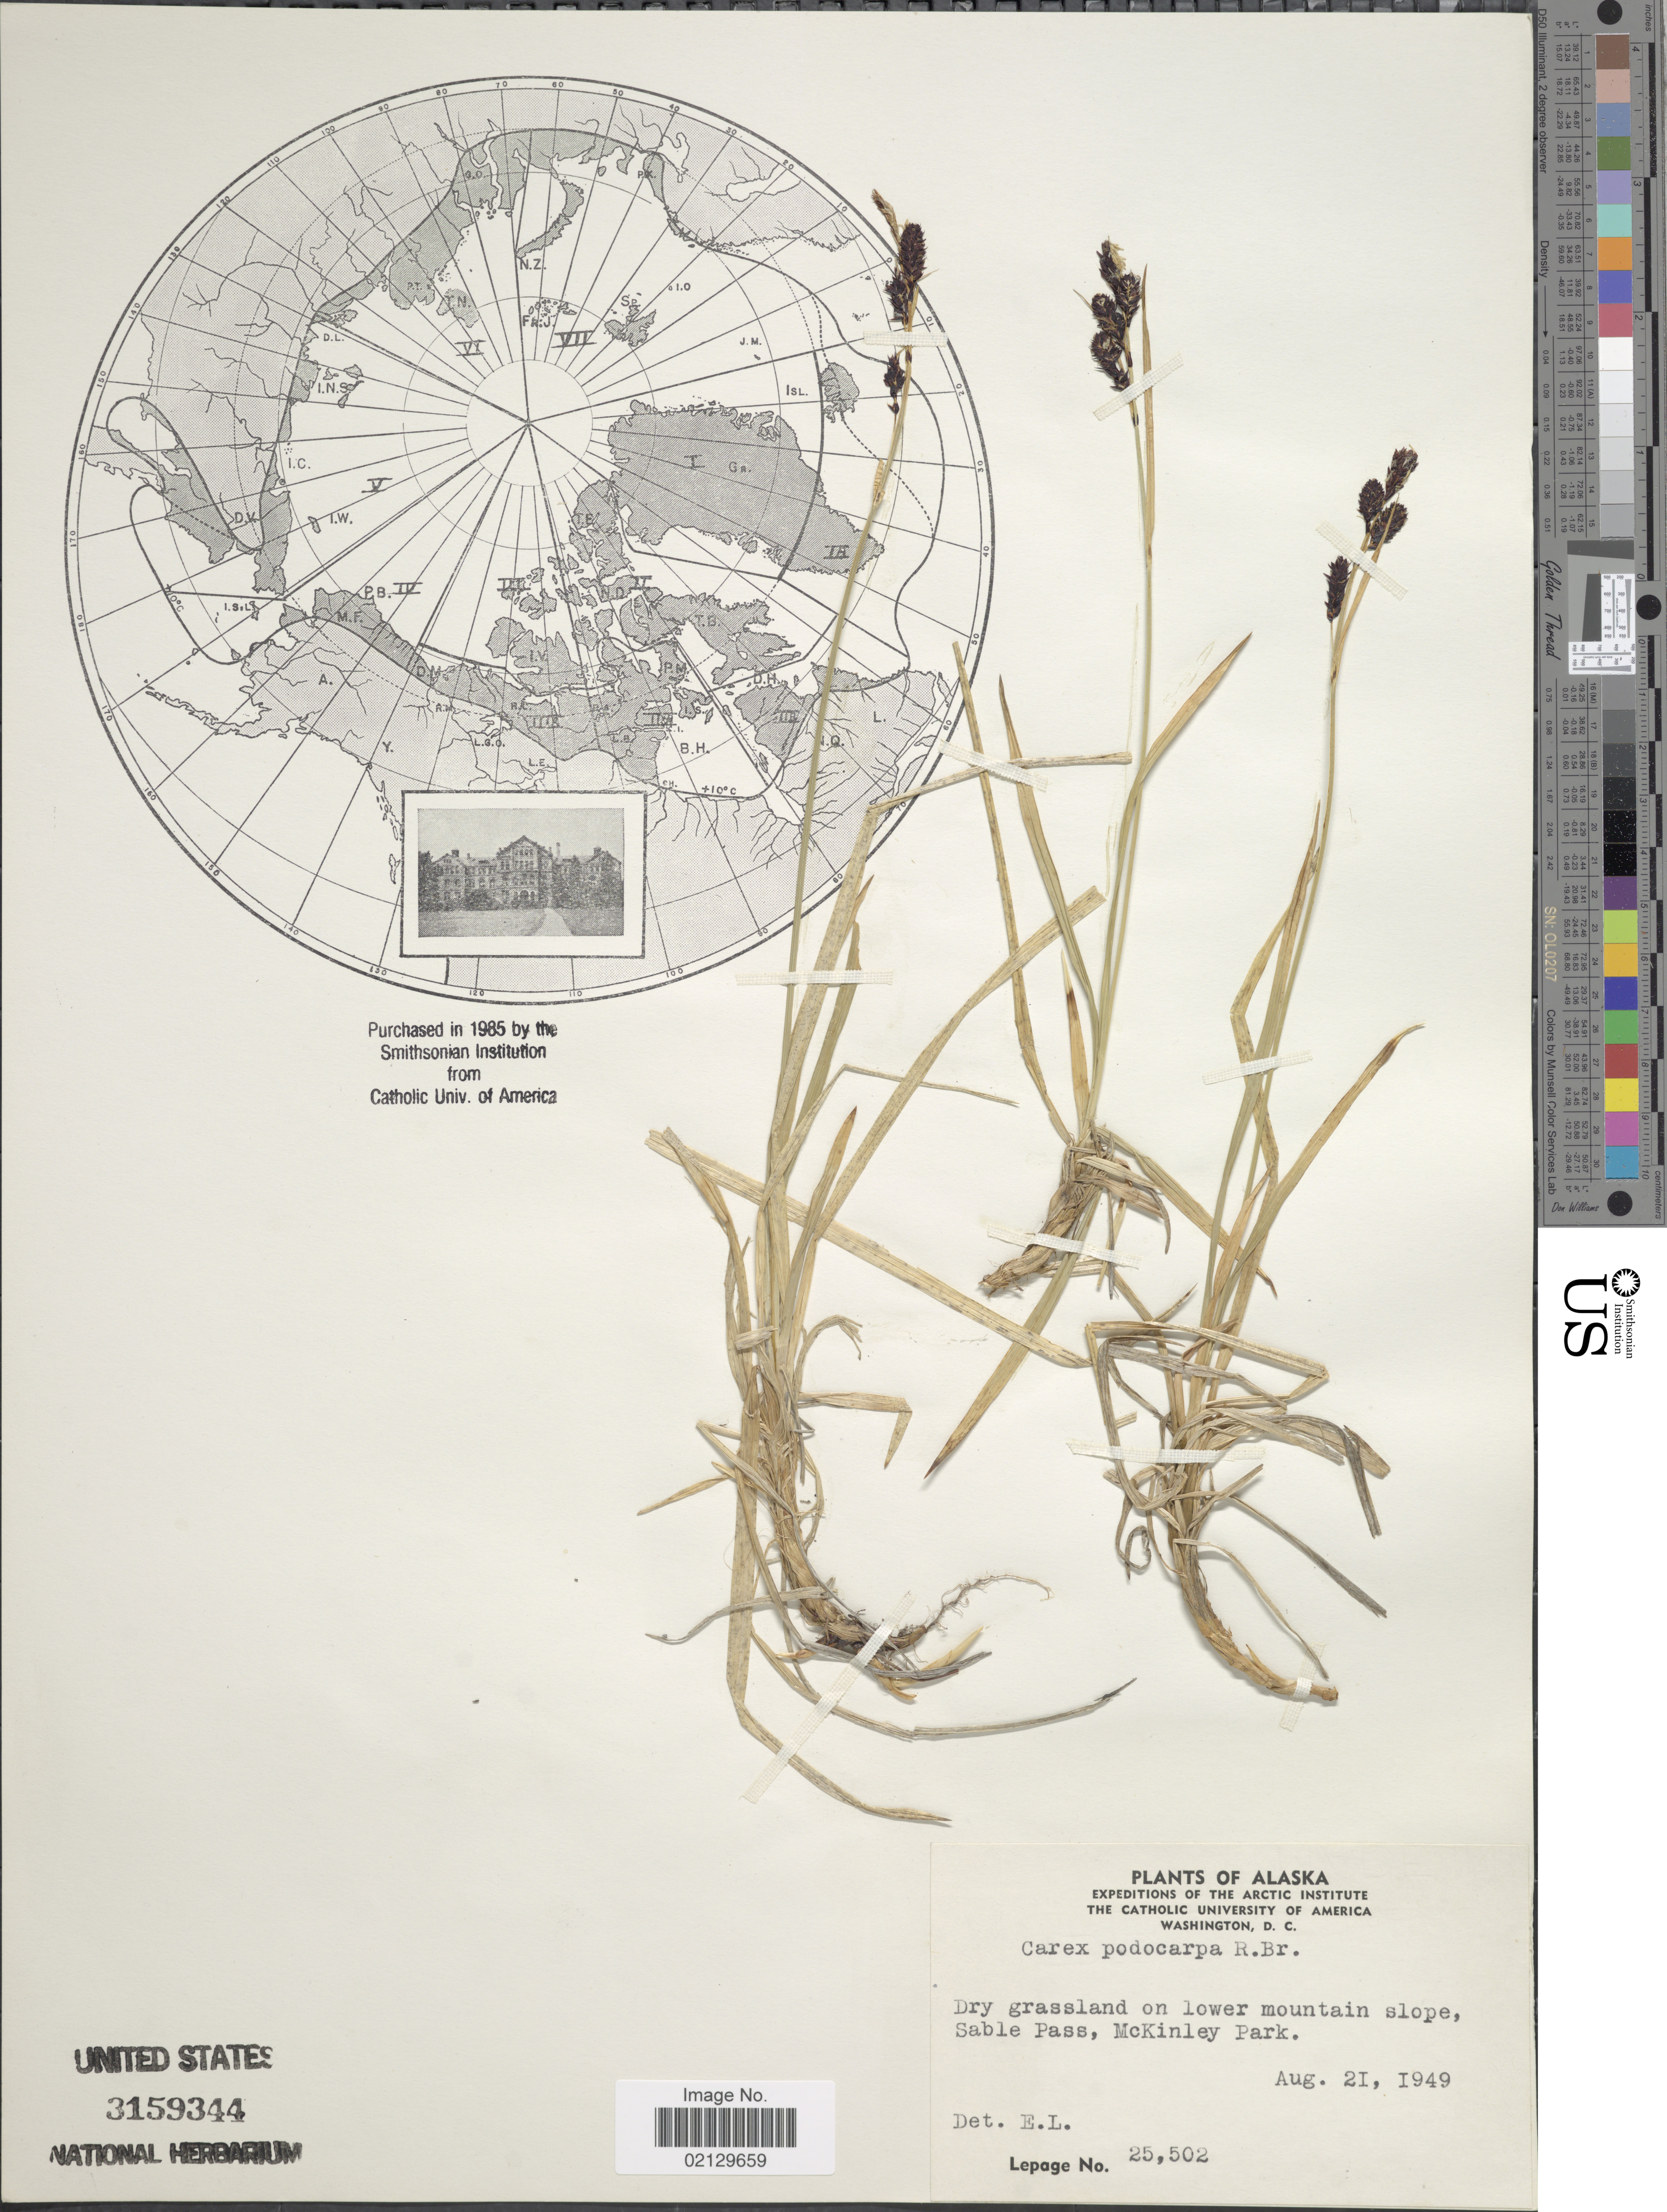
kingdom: Plantae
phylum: Tracheophyta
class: Liliopsida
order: Poales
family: Cyperaceae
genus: Carex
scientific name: Carex podocarpa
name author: R. Br.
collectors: -. LePage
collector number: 25502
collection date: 1949-08-21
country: United States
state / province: Alaska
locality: Alaska, Dry grassland on lower mountain slope, Sable Pass, McKinley Park.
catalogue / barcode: US 3159344